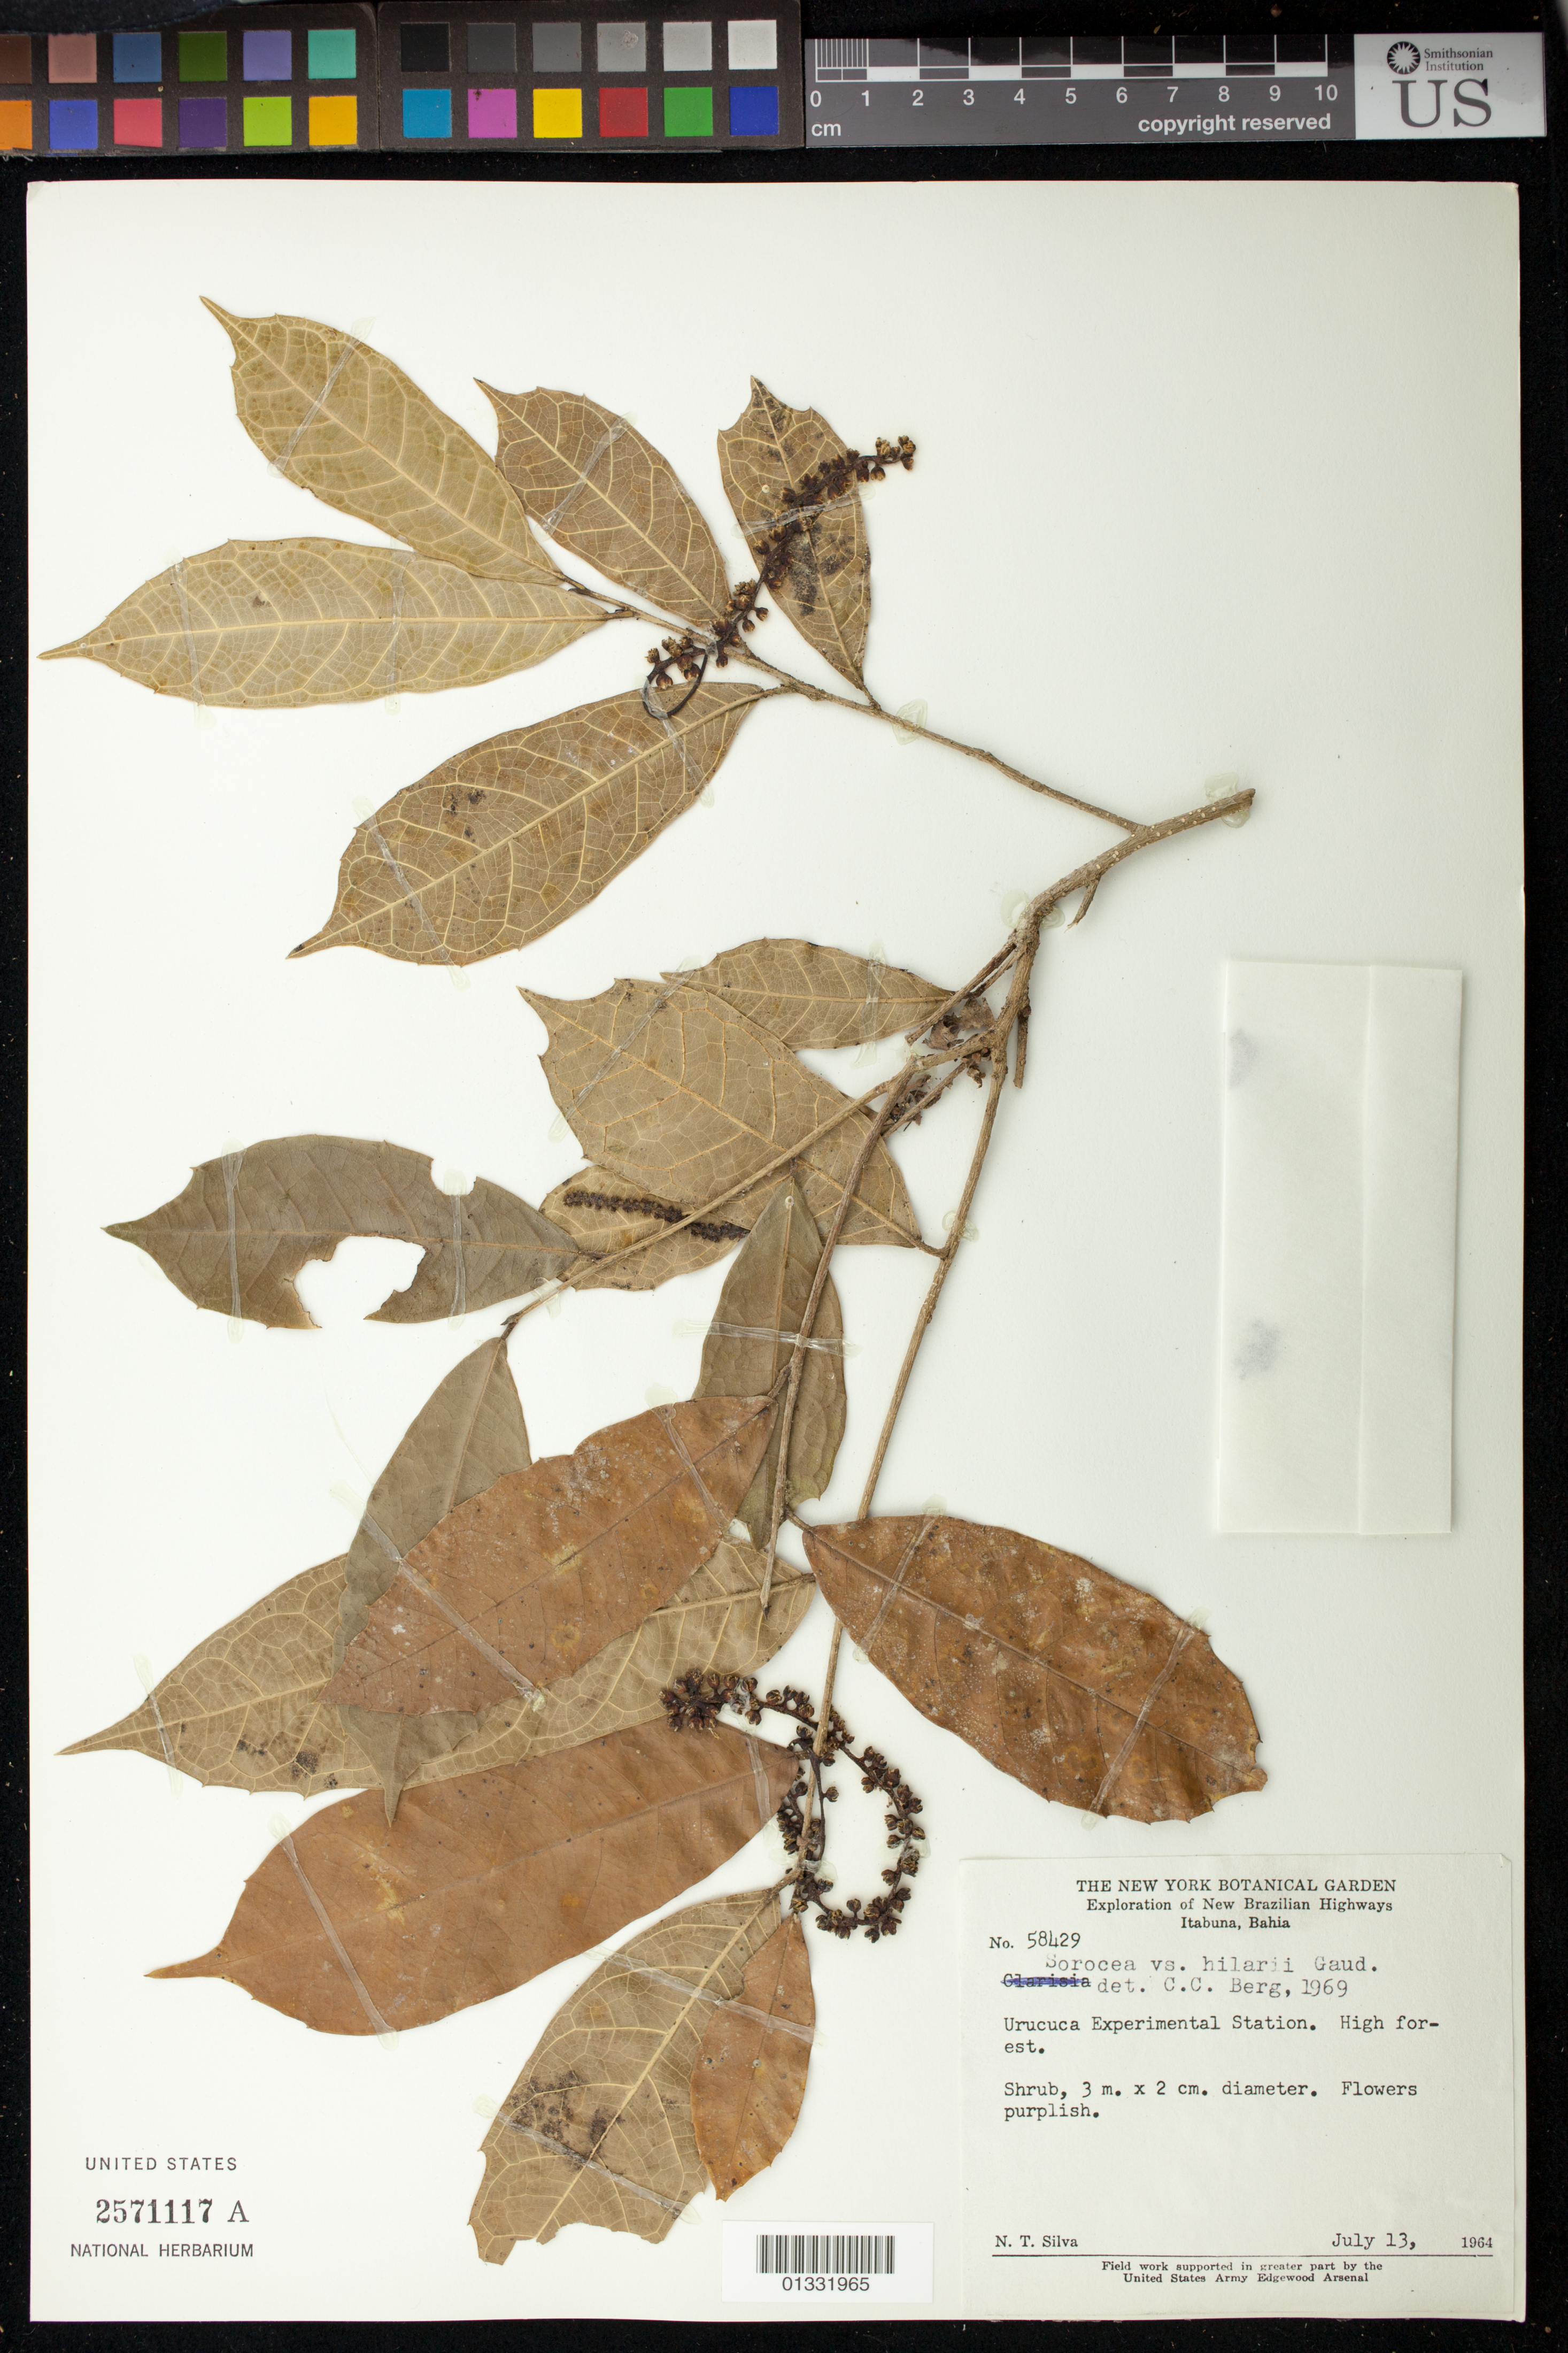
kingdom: Plantae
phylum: Tracheophyta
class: Magnoliopsida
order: Rosales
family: Moraceae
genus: Sorocea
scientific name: Sorocea hilarii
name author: Gaudich.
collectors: N. T. Silva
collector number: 58429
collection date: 1964-07-13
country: Brazil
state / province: Bahia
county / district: Itabuna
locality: Urucuca Experimental Station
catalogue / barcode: US 2571117A